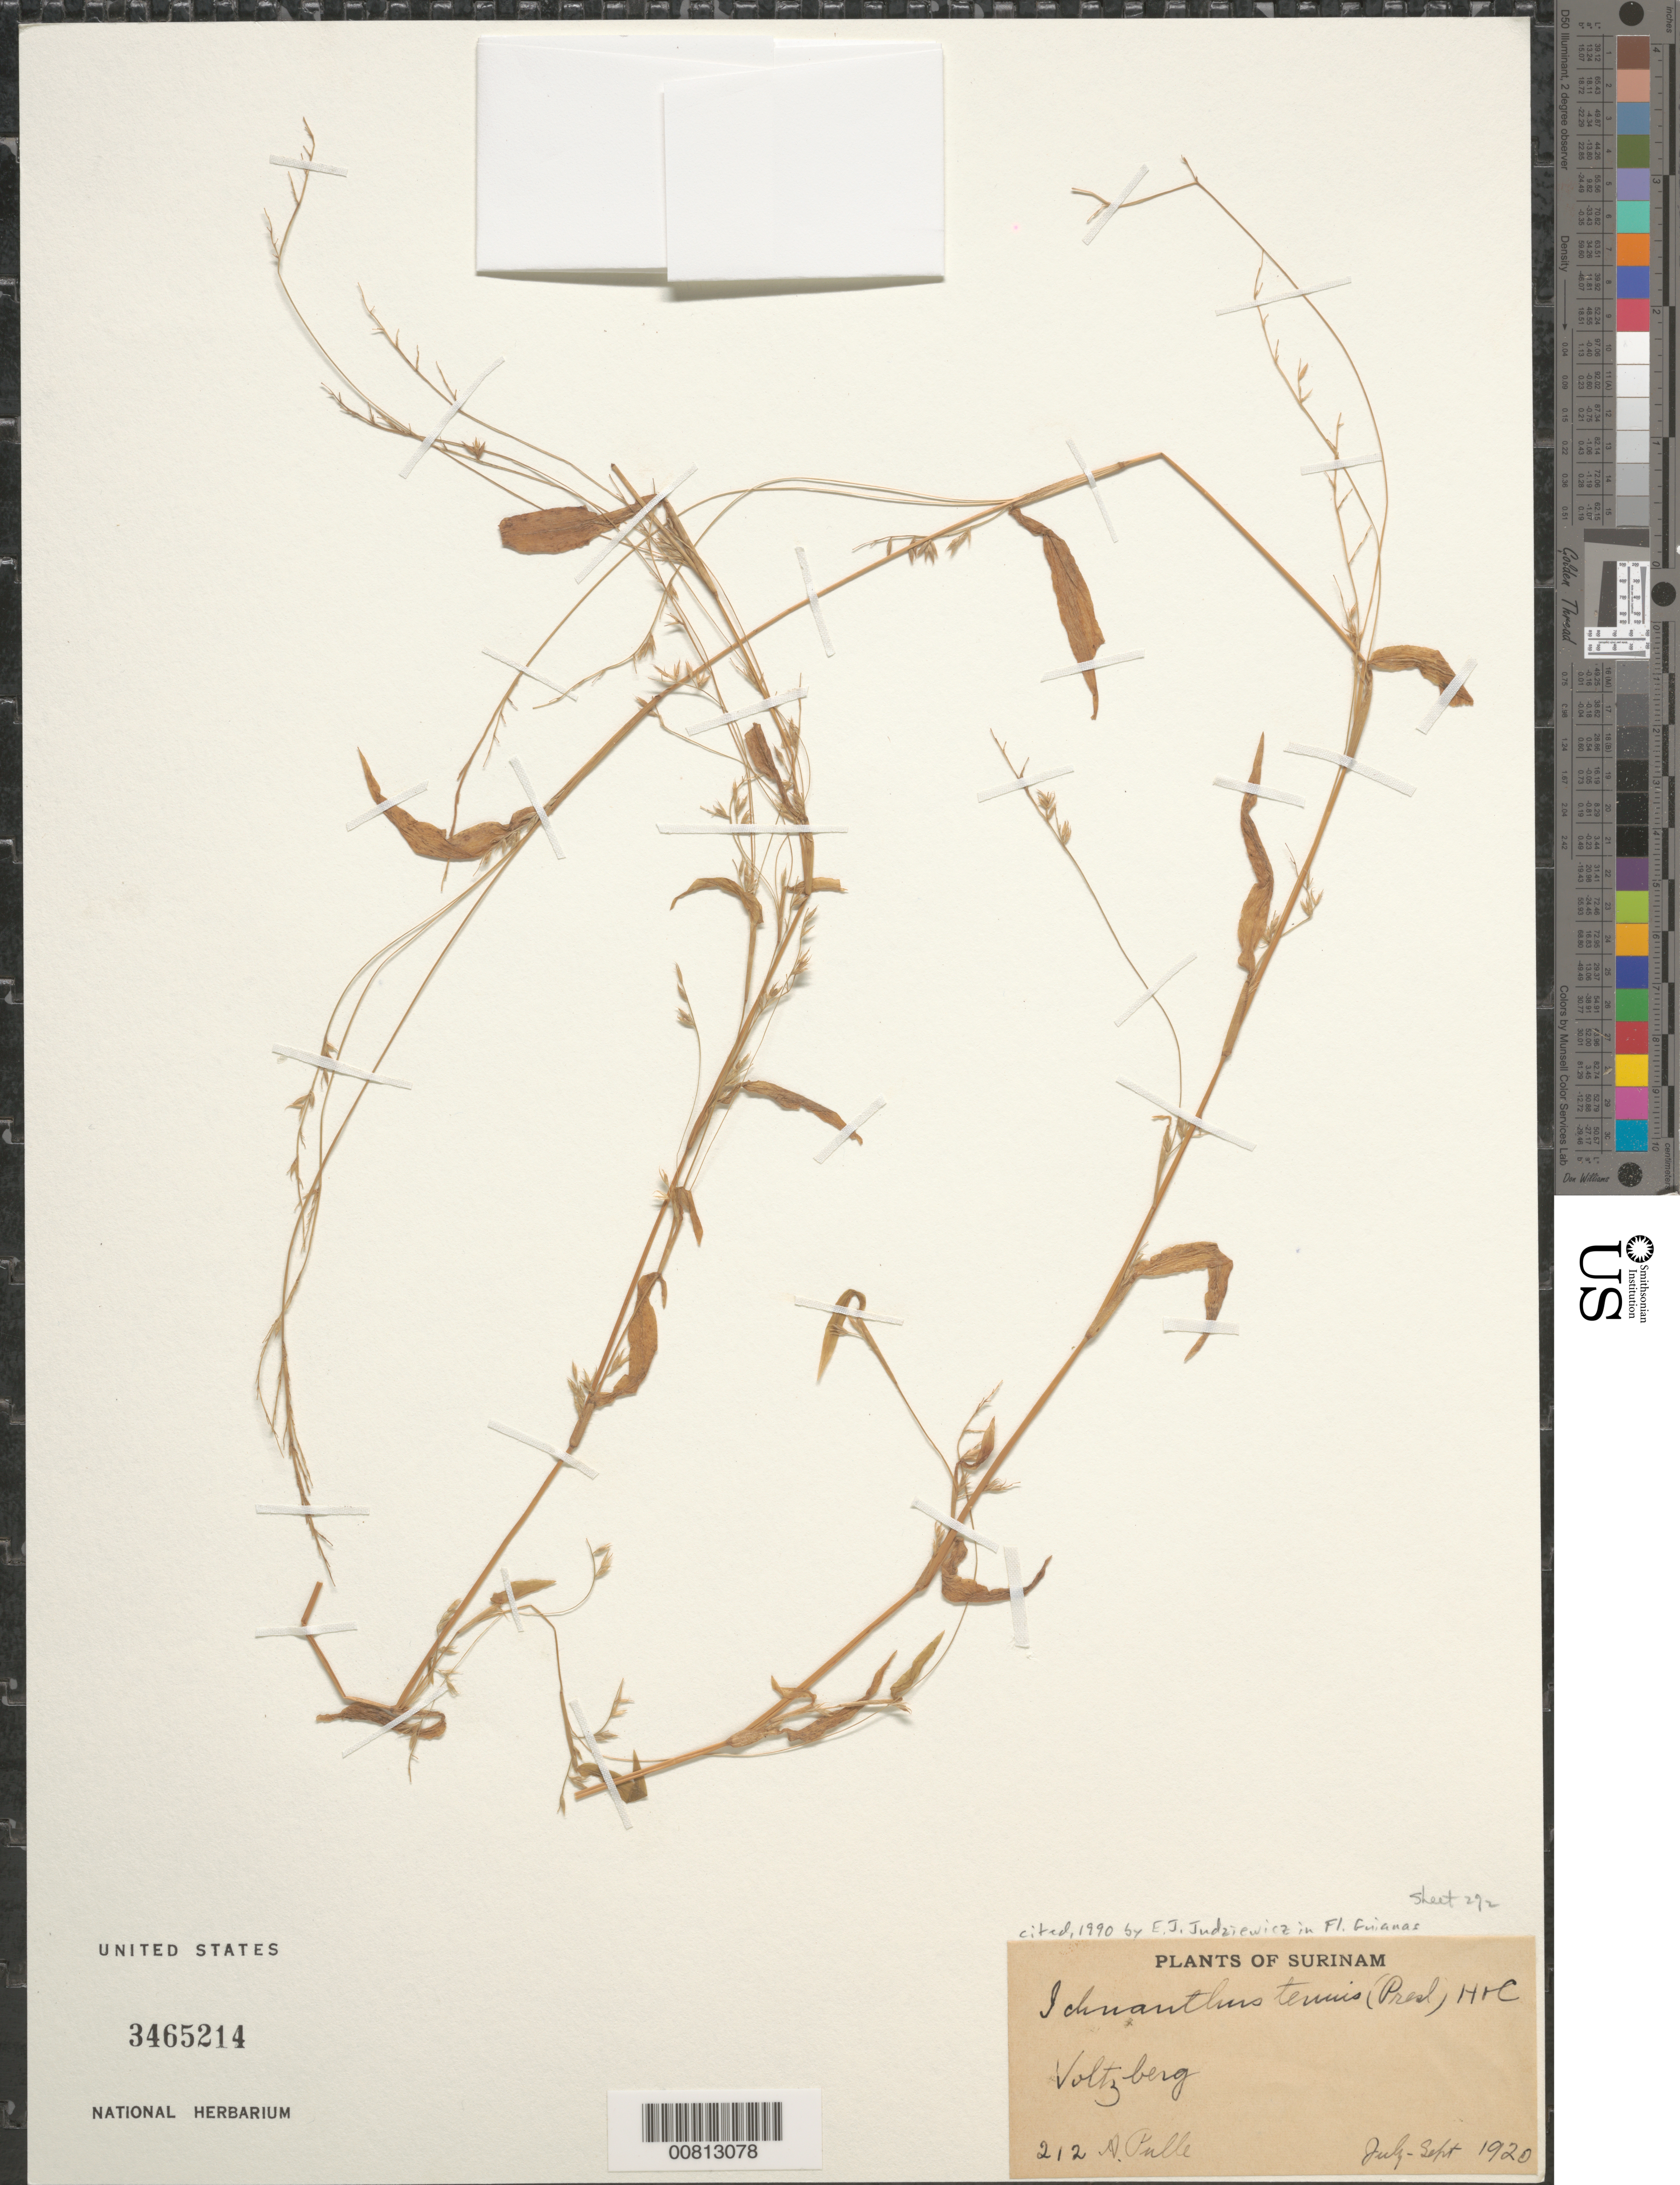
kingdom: Plantae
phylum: Tracheophyta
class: Liliopsida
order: Poales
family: Poaceae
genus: Ichnanthus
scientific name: Ichnanthus tenuis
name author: (J. Presl) Hitchc. & Chase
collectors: A. A. Pulle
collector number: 212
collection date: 1920-07/1920-09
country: Suriname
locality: Surinam. Voltzberg.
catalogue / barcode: US 3465214